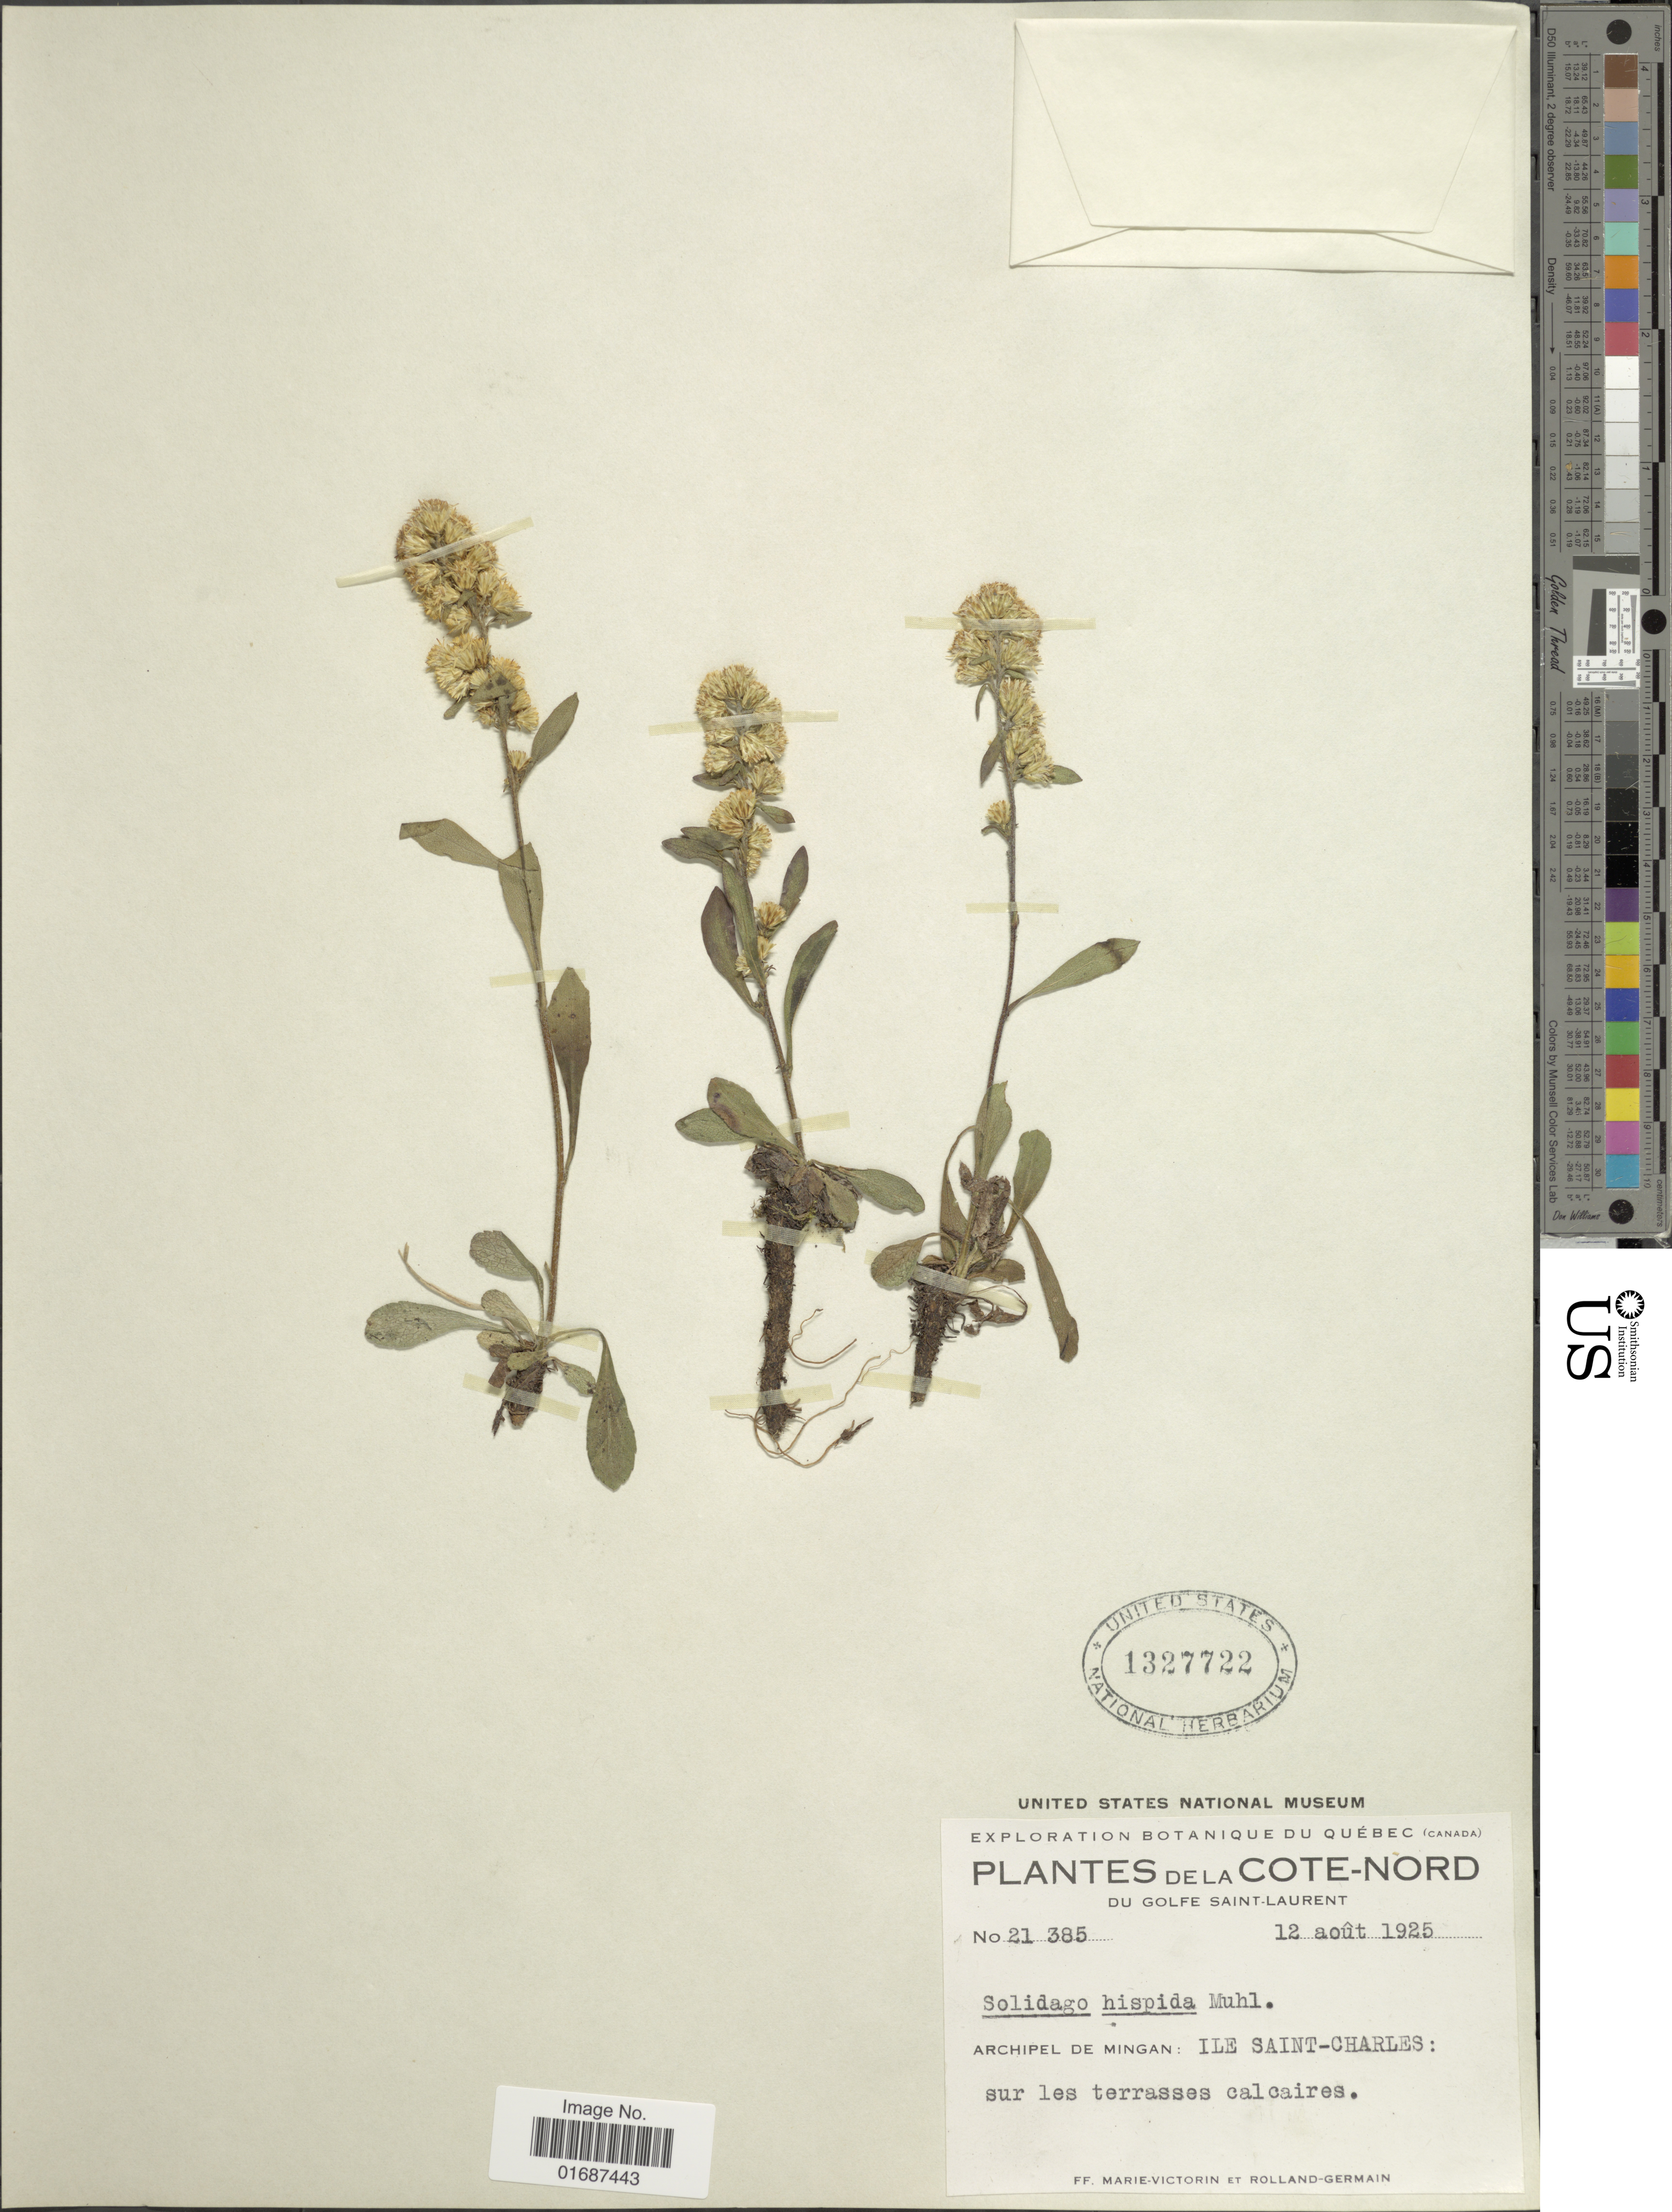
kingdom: Plantae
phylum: Tracheophyta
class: Magnoliopsida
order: Asterales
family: Asteraceae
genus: Solidago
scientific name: Solidago hispida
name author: Muhl. ex Willd.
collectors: Fr. Marie-Victorin & Rolland-Germain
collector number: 21385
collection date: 1925-08-12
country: Canada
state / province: Quebec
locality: De la Cote Nord, Du Golfe Saint Laurent, Archipel de Mingan: Ile Saint-Charles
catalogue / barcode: US 1327722